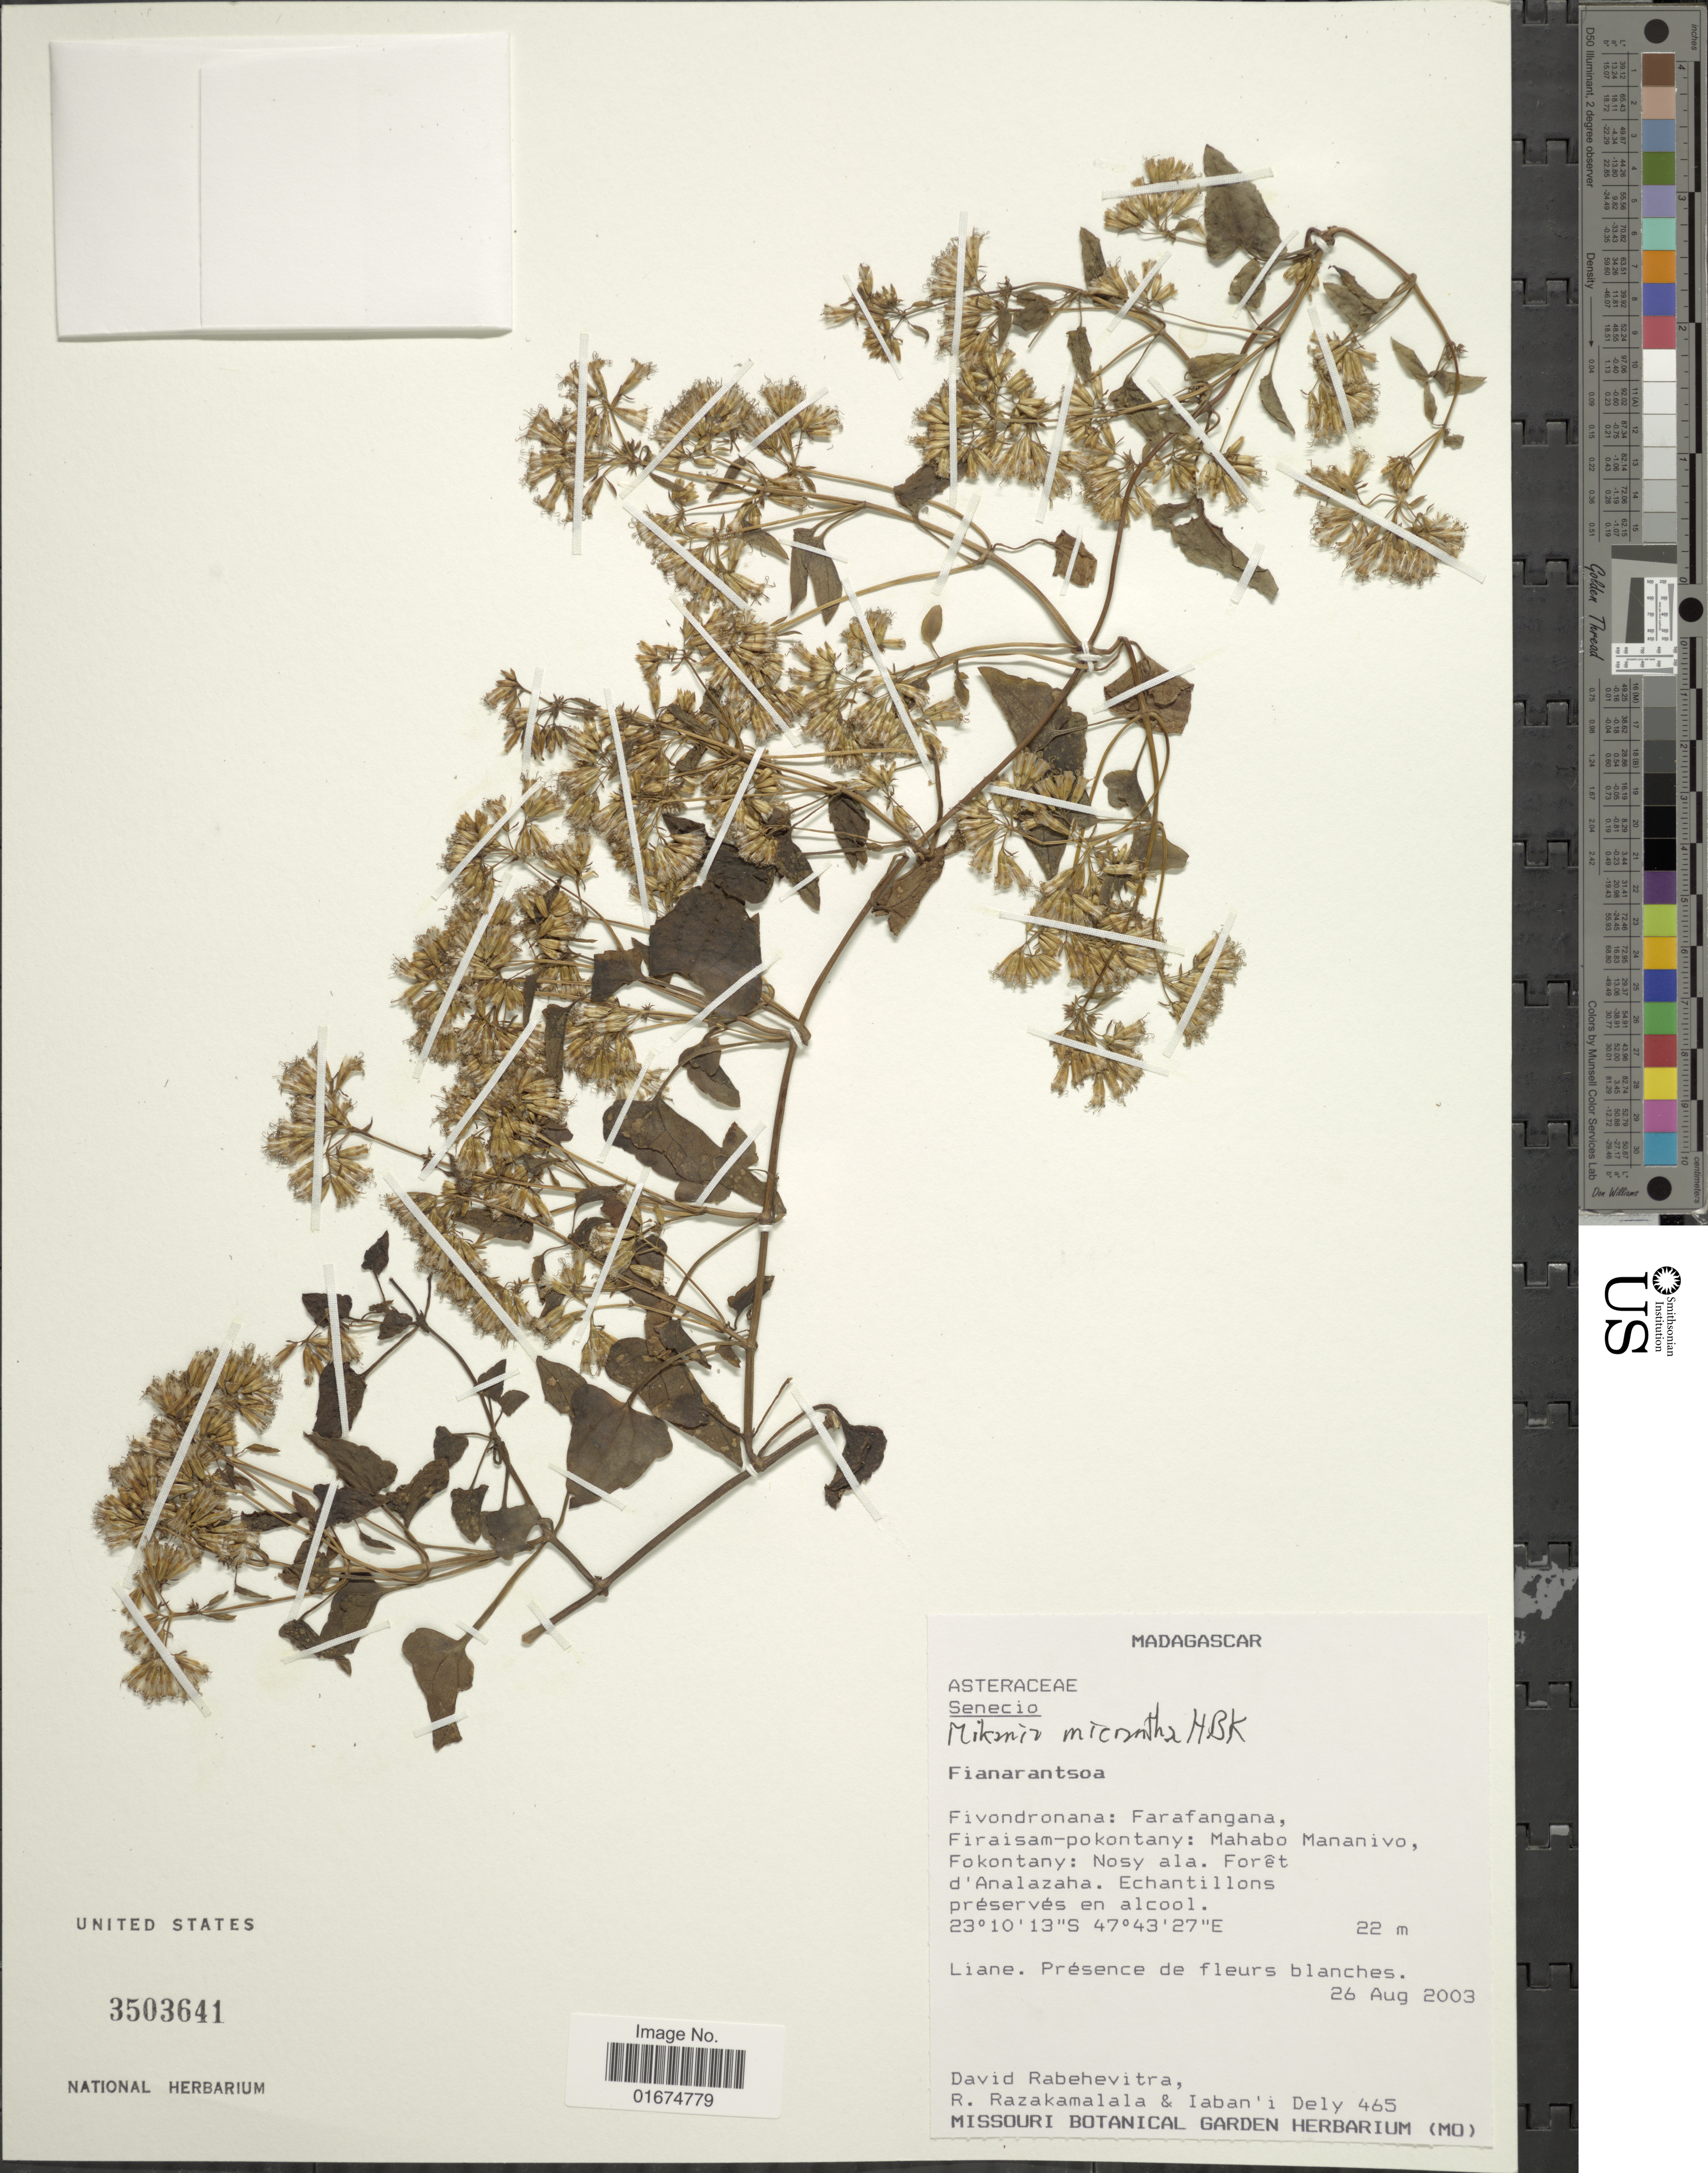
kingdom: Plantae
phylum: Tracheophyta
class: Magnoliopsida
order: Asterales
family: Asteraceae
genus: Mikania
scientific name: Mikania cordata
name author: (Burm. f.) B.L. Rob.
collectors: D. Rabehevitra, R. Razakamalala & I. Dely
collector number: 465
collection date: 2003-08-26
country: Madagascar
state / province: Atsimo-Atsinanana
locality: Fivondronana: Farafangana, Firaisam-pokontany: Mahabo Mananivo, Fokontany: Nosy ala. Forêt d' Analazaha. Echantillons préservés en alcool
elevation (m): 22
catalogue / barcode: US 3503641